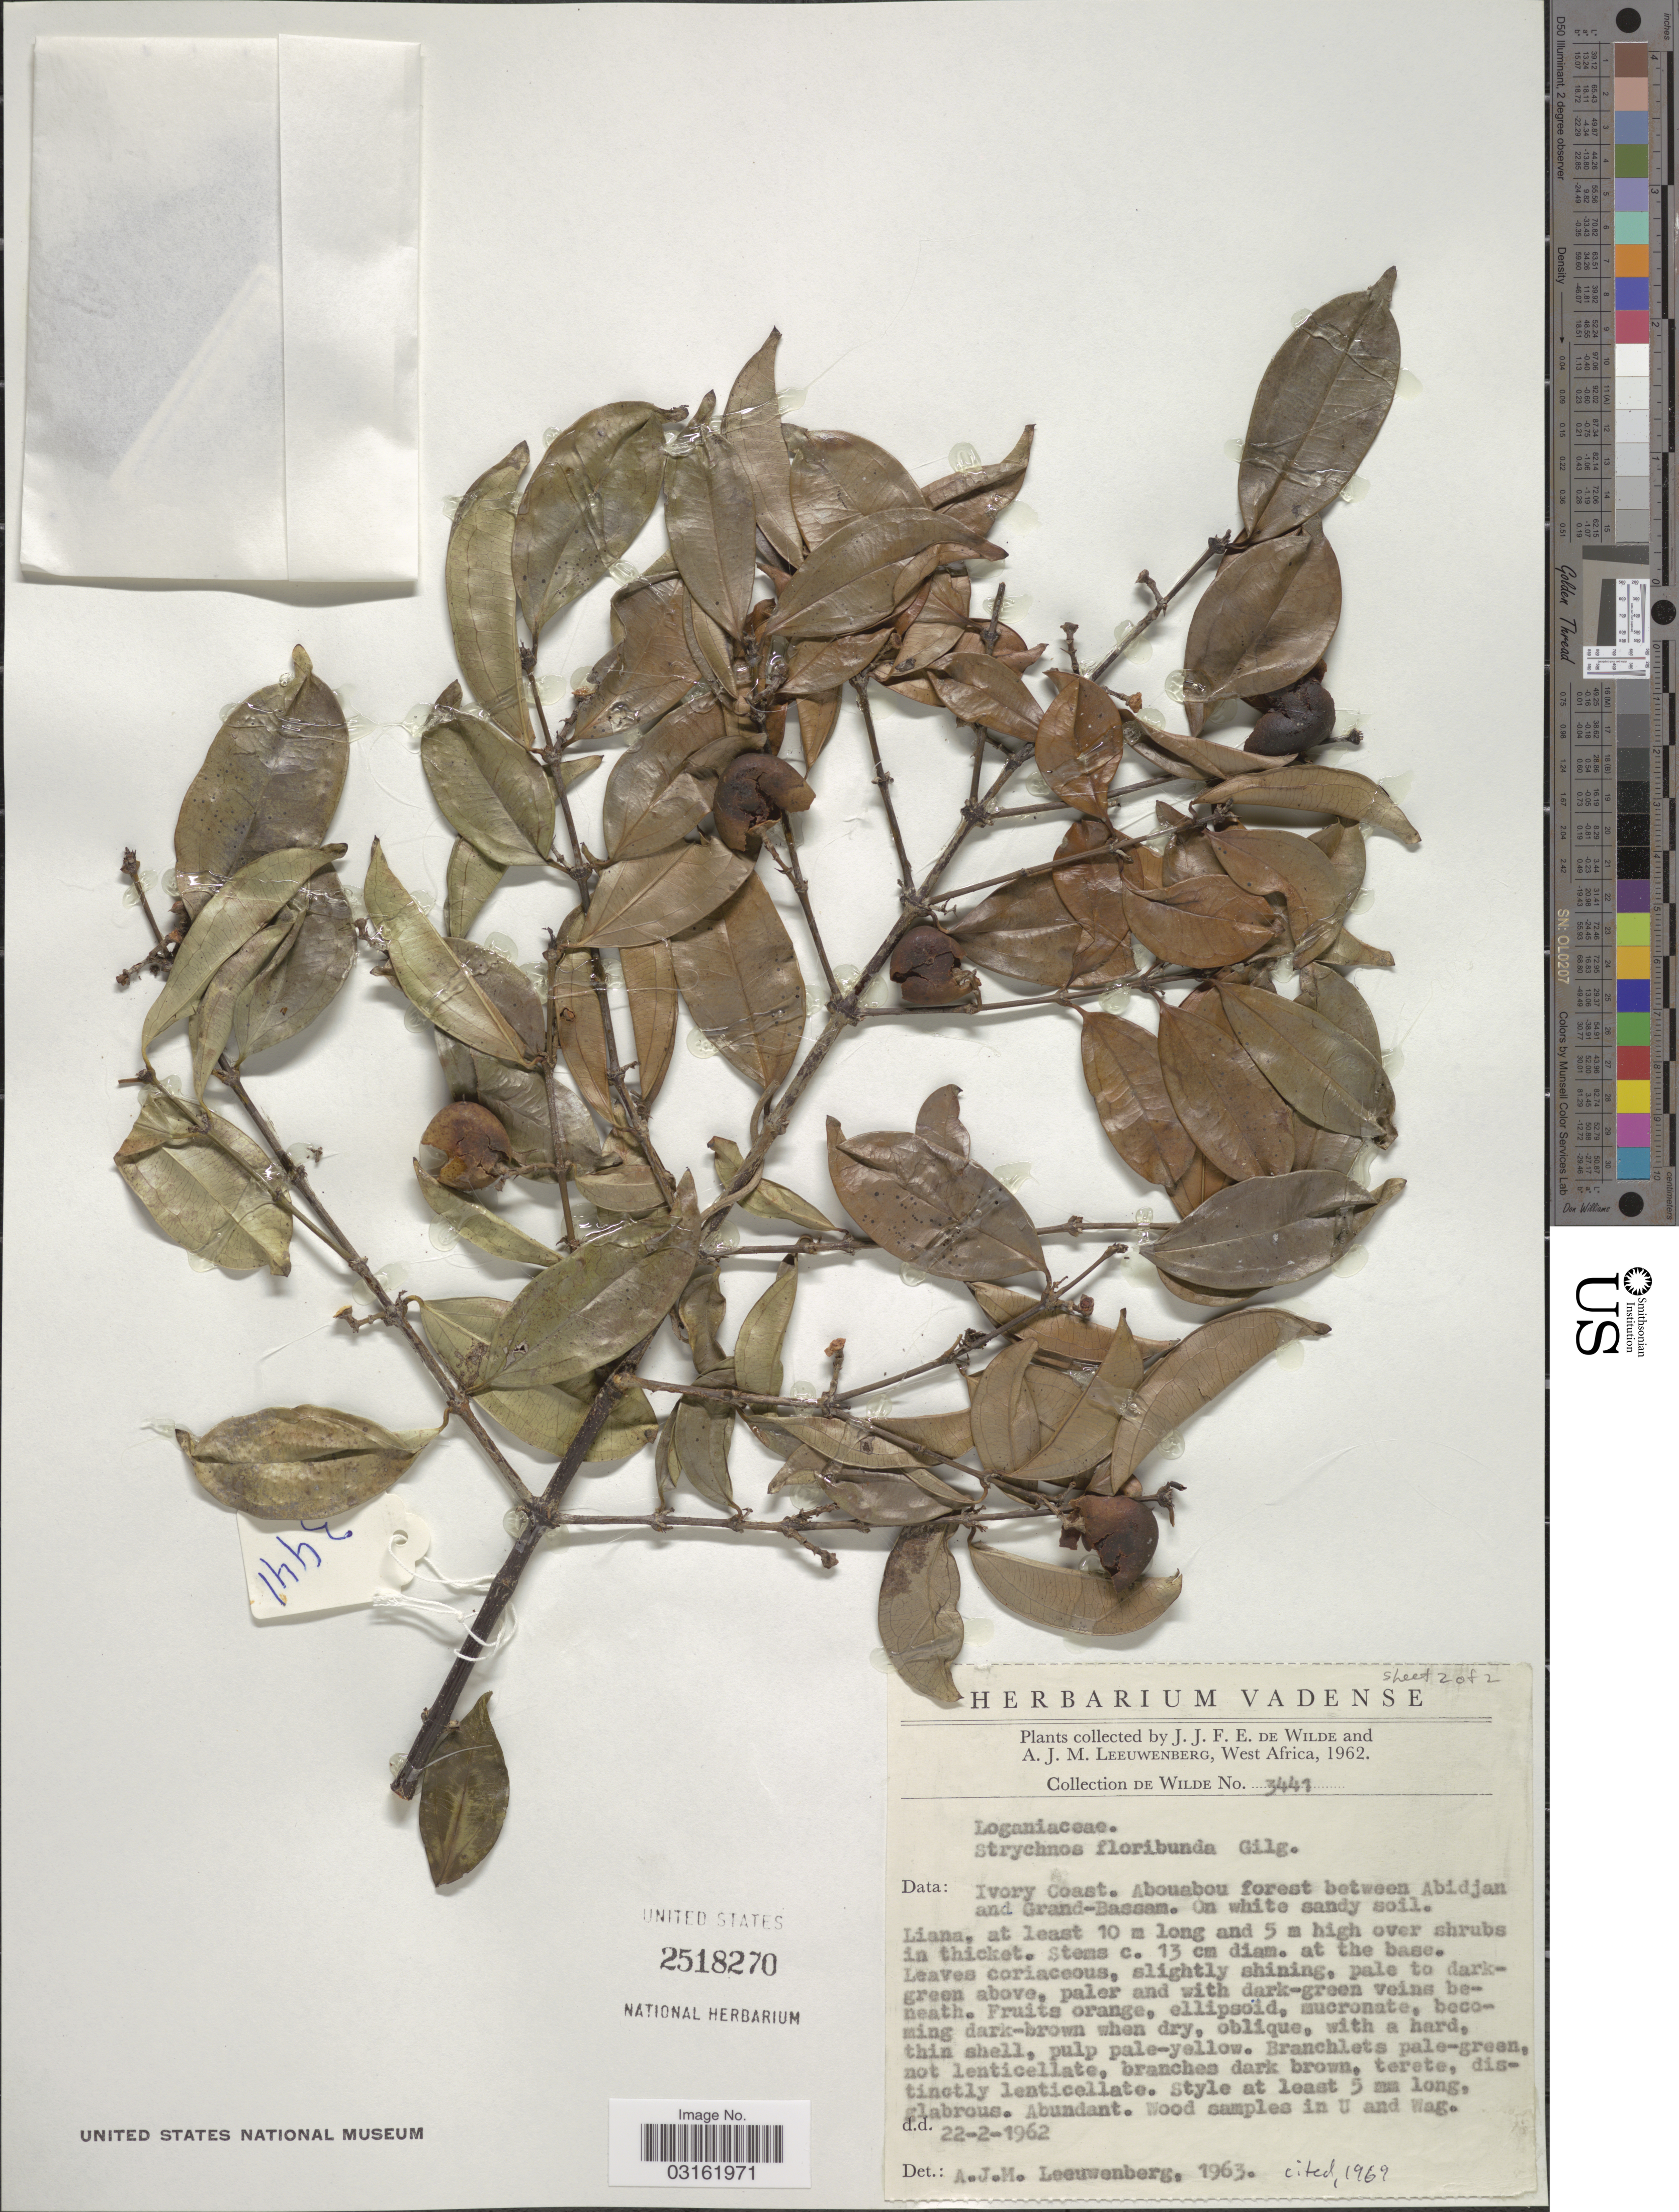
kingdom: Plantae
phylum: Tracheophyta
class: Magnoliopsida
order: Gentianales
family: Loganiaceae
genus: Strychnos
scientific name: Strychnos floribunda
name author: Gilg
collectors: J.J. de Wilde & A. J. M. Leeuwenberg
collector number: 3441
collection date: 1962-02-22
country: Ivory Coast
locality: West Africa. Abouabou forest between Abidjan and Grand-Bassam.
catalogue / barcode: US 2518270